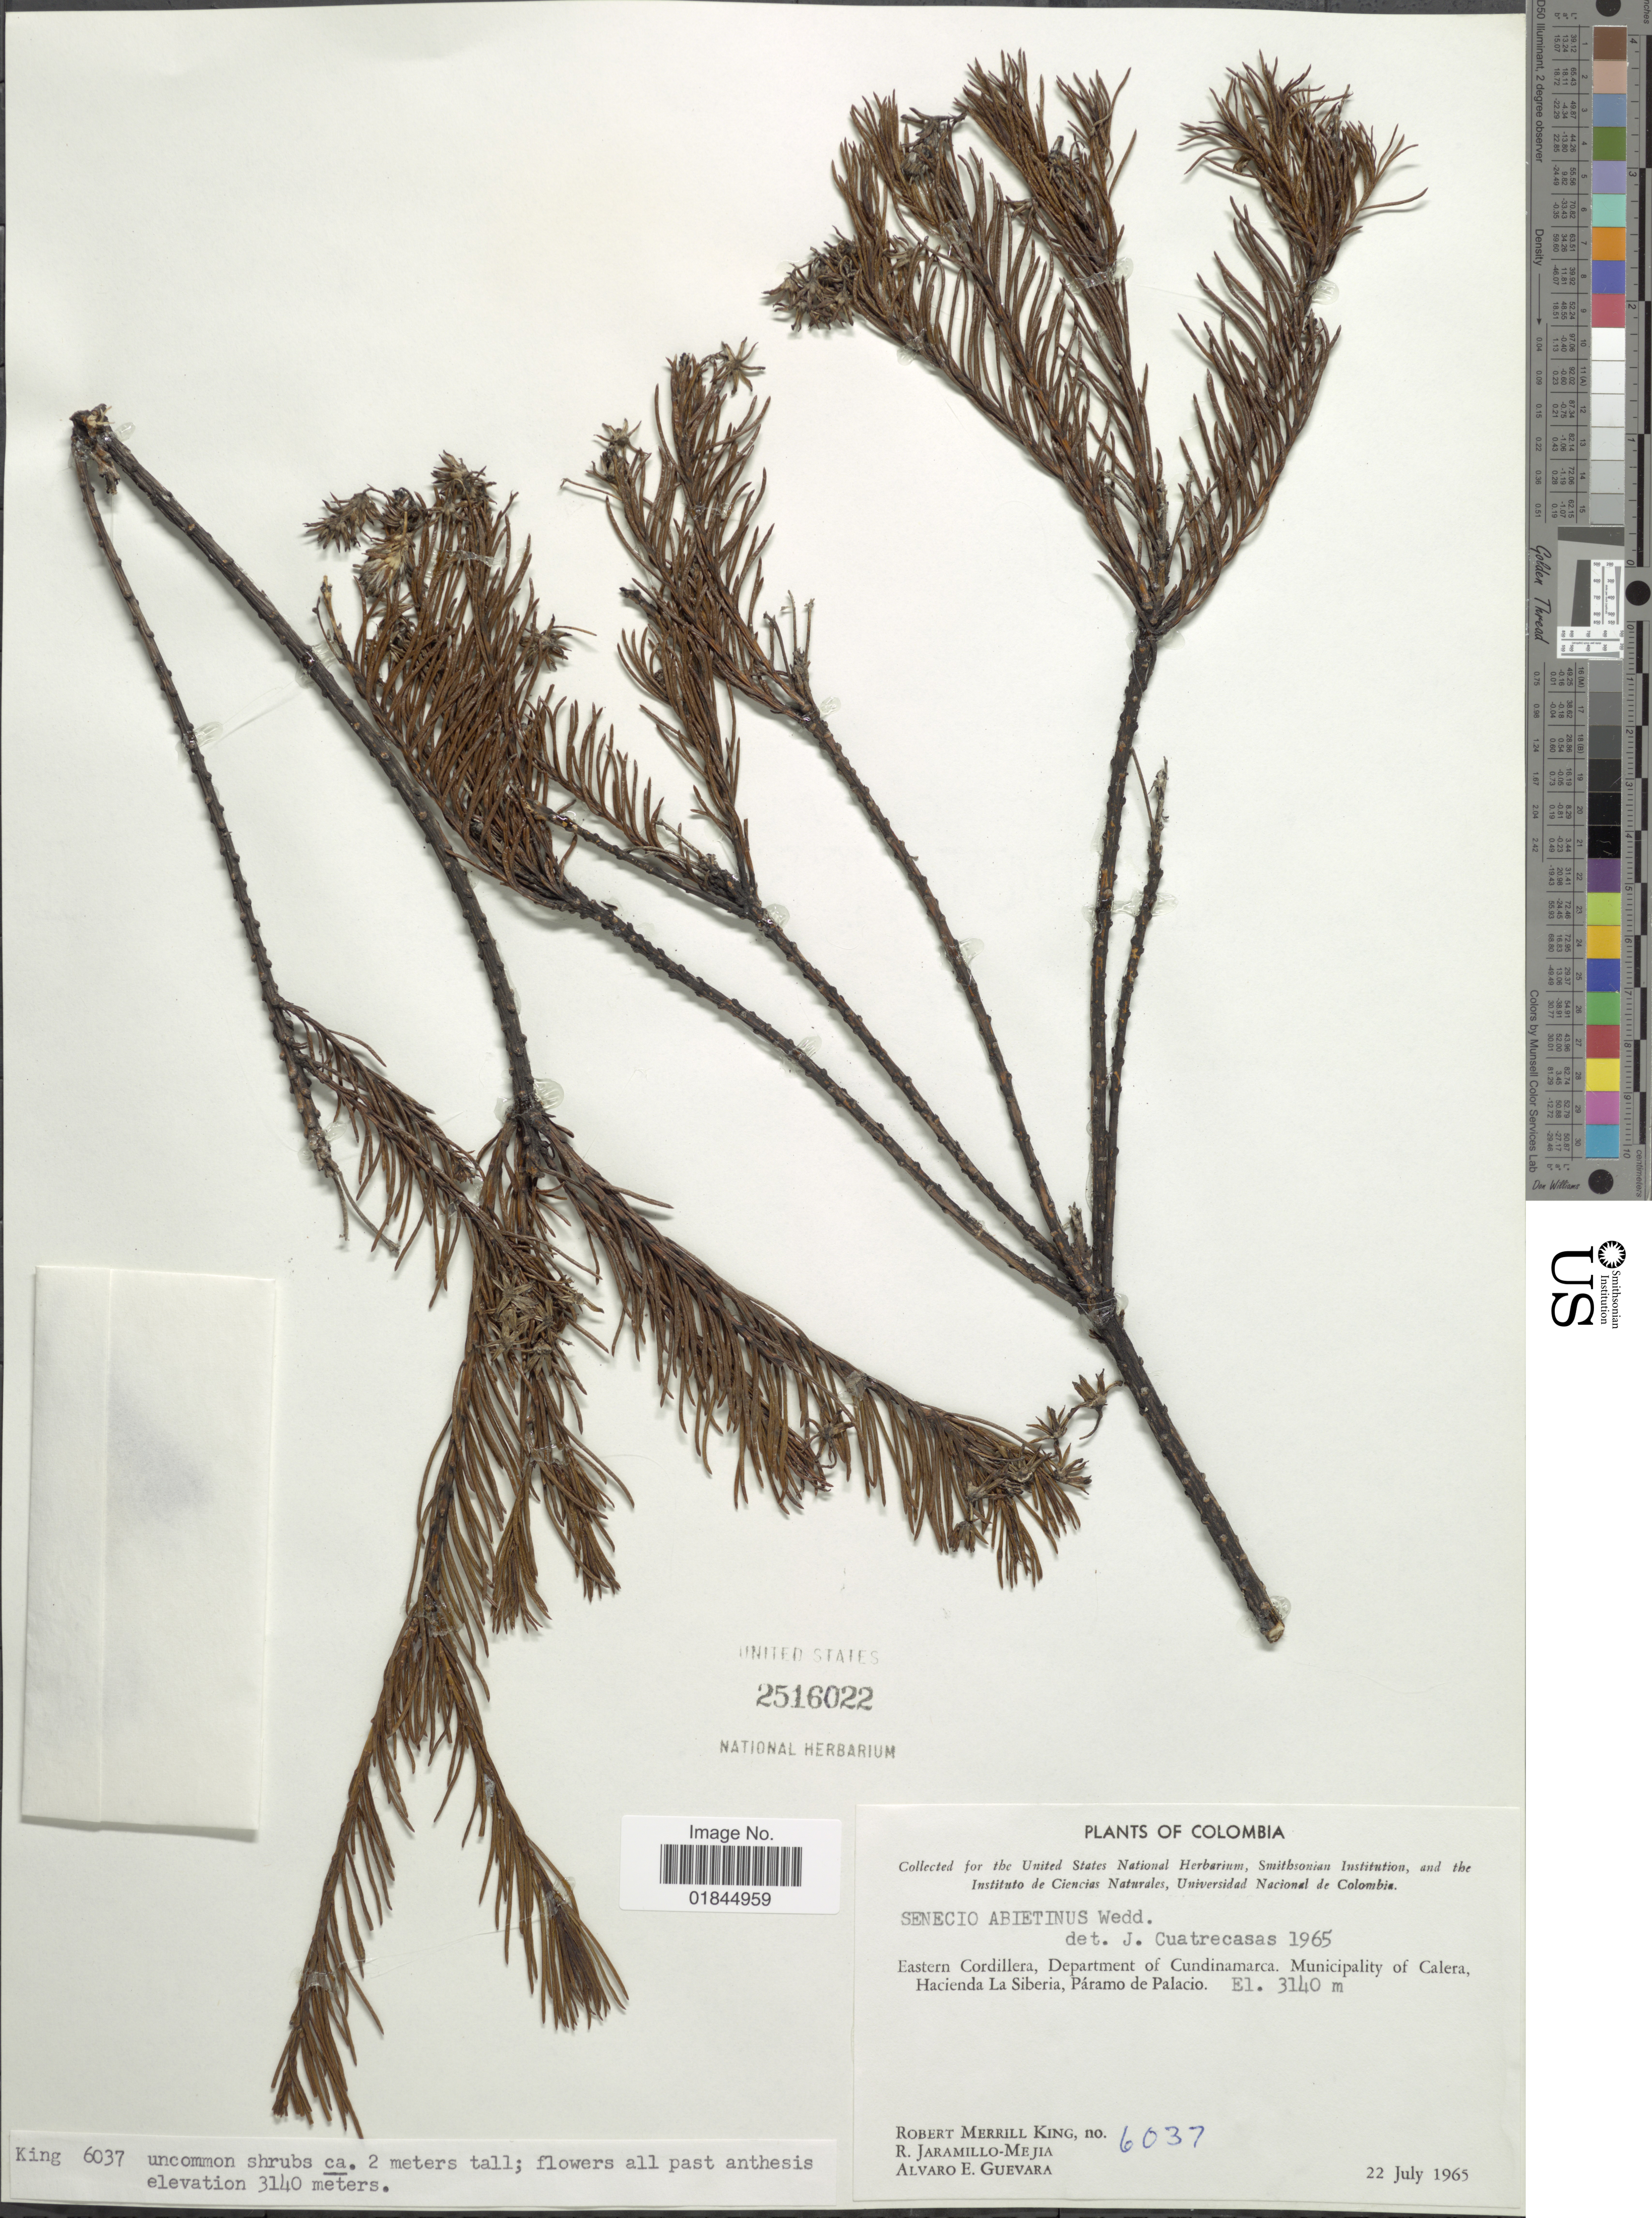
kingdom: Plantae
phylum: Tracheophyta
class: Magnoliopsida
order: Asterales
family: Asteraceae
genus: Pentacalia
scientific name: Pentacalia abietina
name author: (Willd. ex Wedd.) Cuatrec.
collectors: R. M. King, R. Jaramillo M. & A. E. Guevara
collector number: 6037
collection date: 1965-07-22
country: Colombia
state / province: Cundinamarca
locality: Eastern Cordillera. Municiplaity of Calera. hacienda La Siberia, Paramo de Palacio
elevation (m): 3140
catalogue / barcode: US 2516022